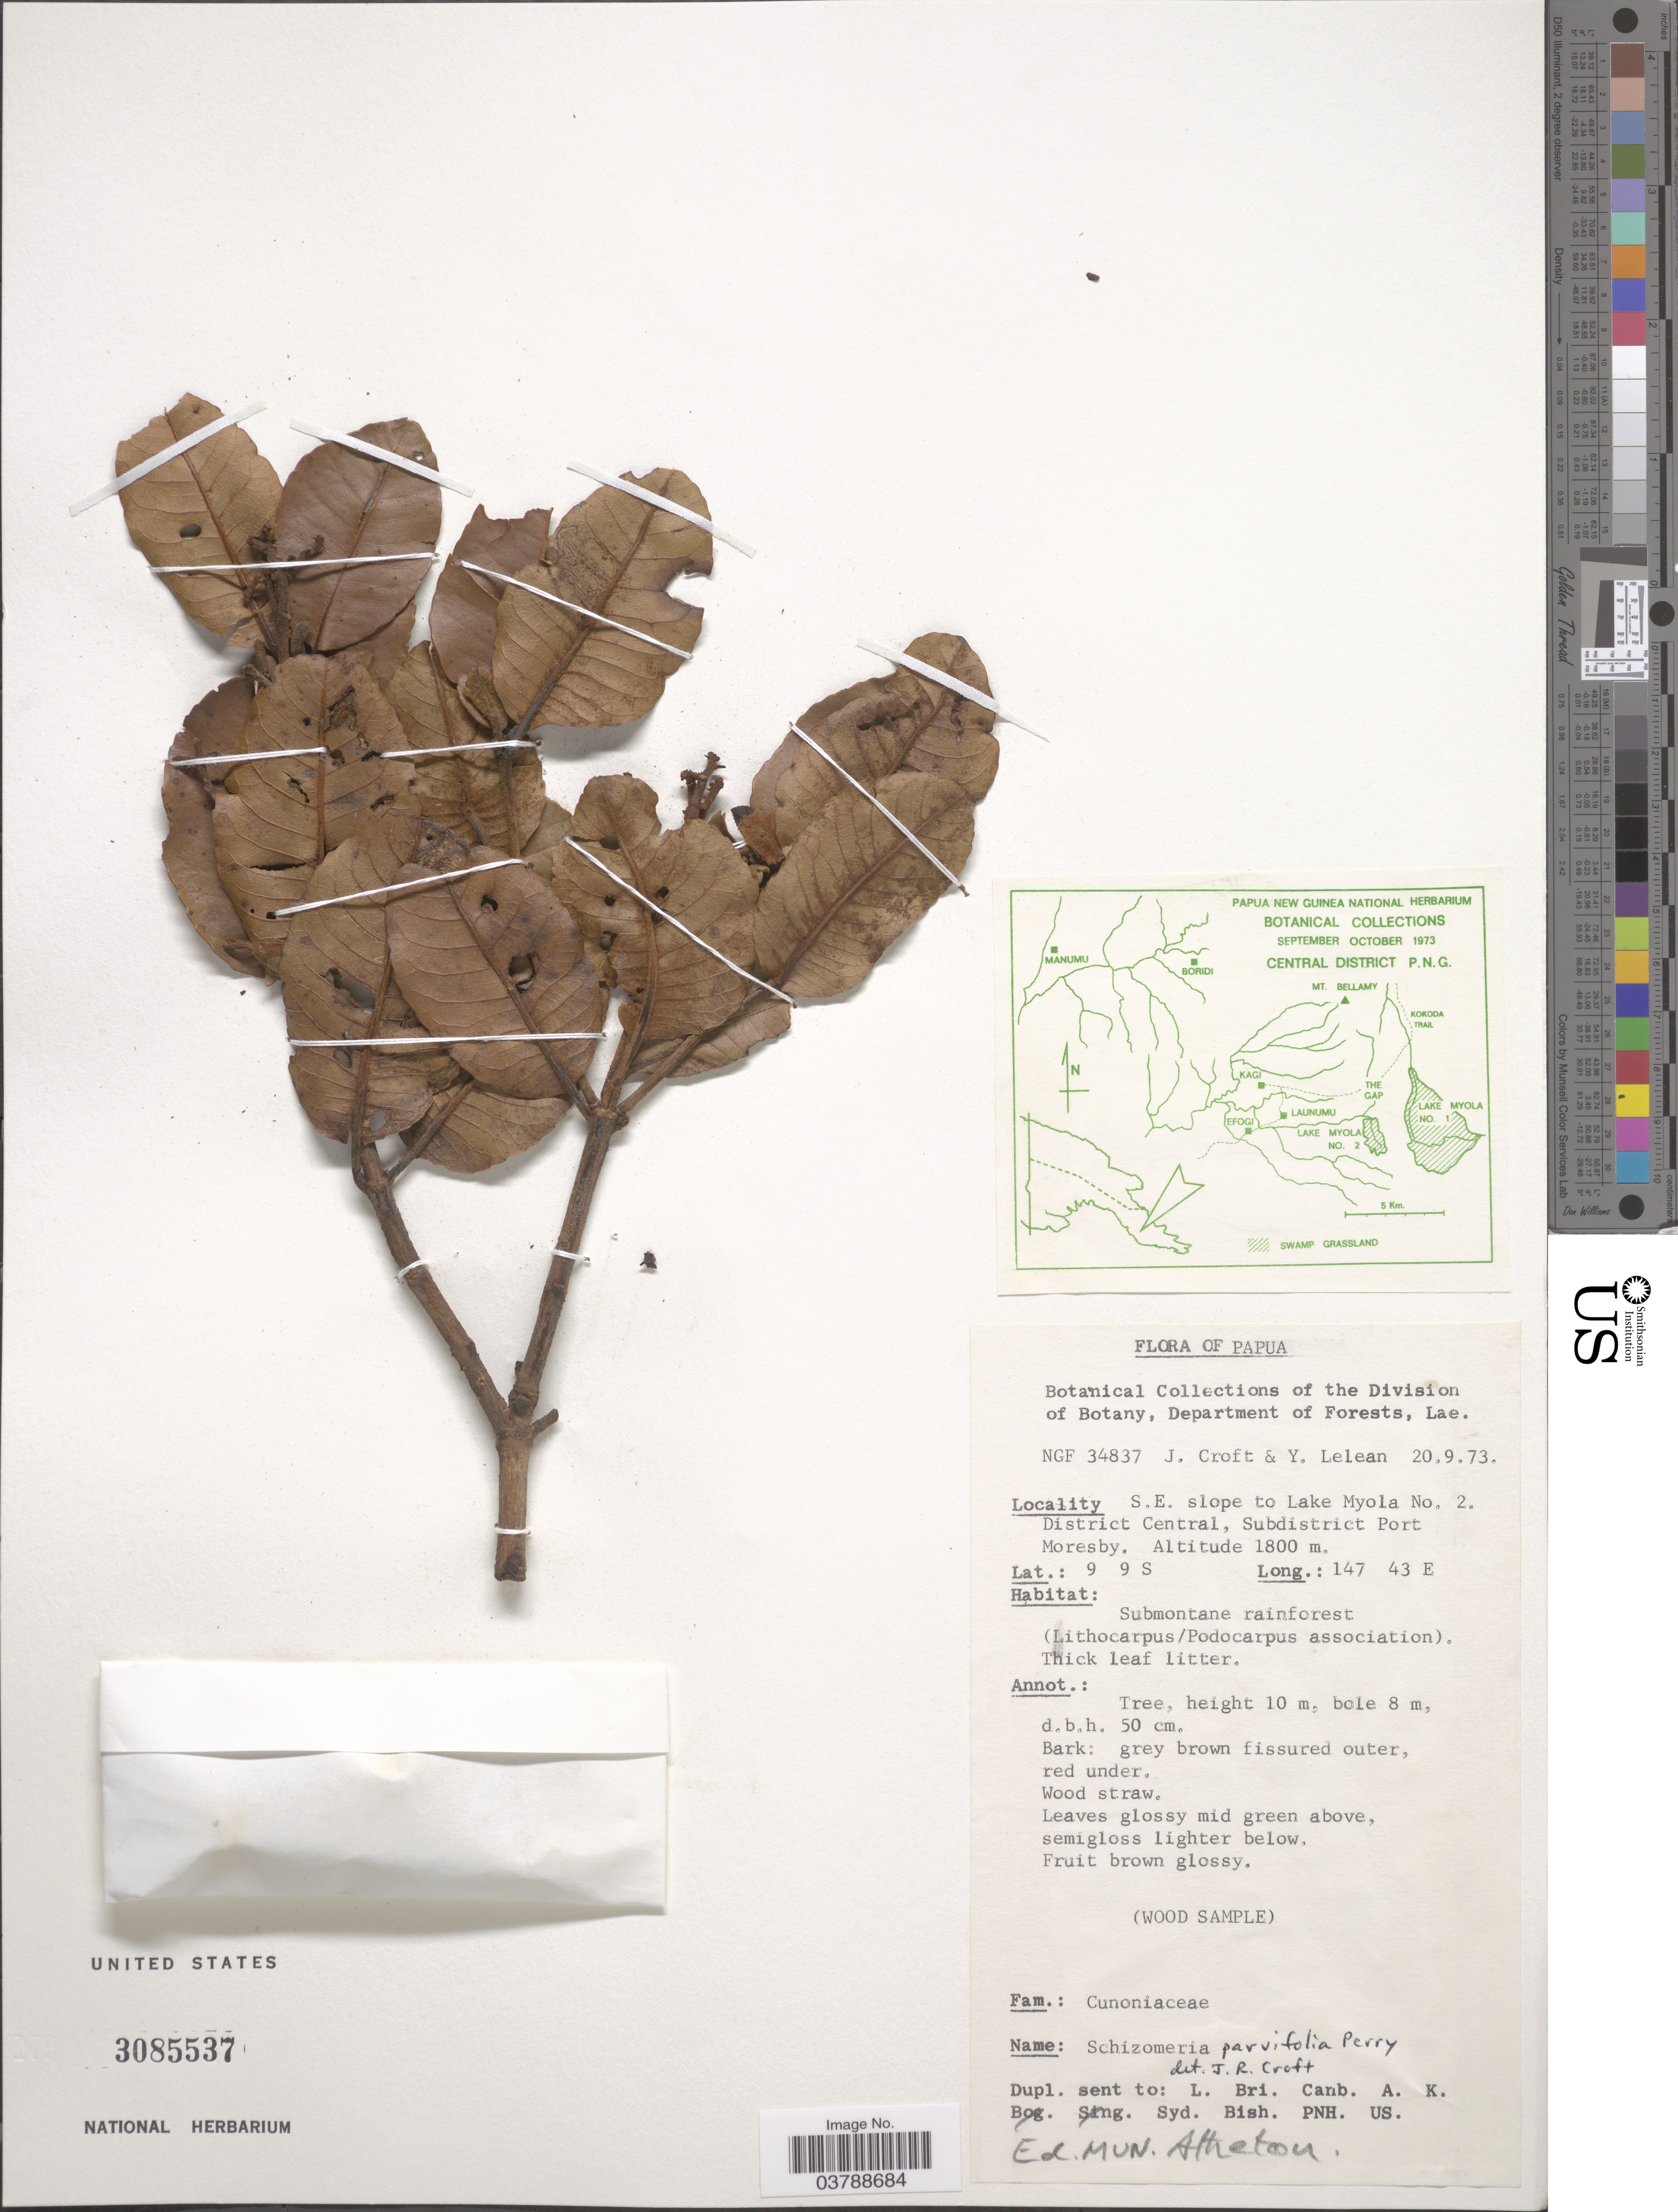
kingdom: Plantae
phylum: Tracheophyta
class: Magnoliopsida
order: Oxalidales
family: Cunoniaceae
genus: Schizomeria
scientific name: Schizomeria parvifolia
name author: L.M. Perry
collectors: J. Croft & Y. Lelean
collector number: NGF34837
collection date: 1973-09-20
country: Papua New Guinea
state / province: Central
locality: Papua. S.E. slope to Lake Myola No. 2. District Central, Subdistrict Port Moresby.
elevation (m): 1800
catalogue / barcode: US 3085537